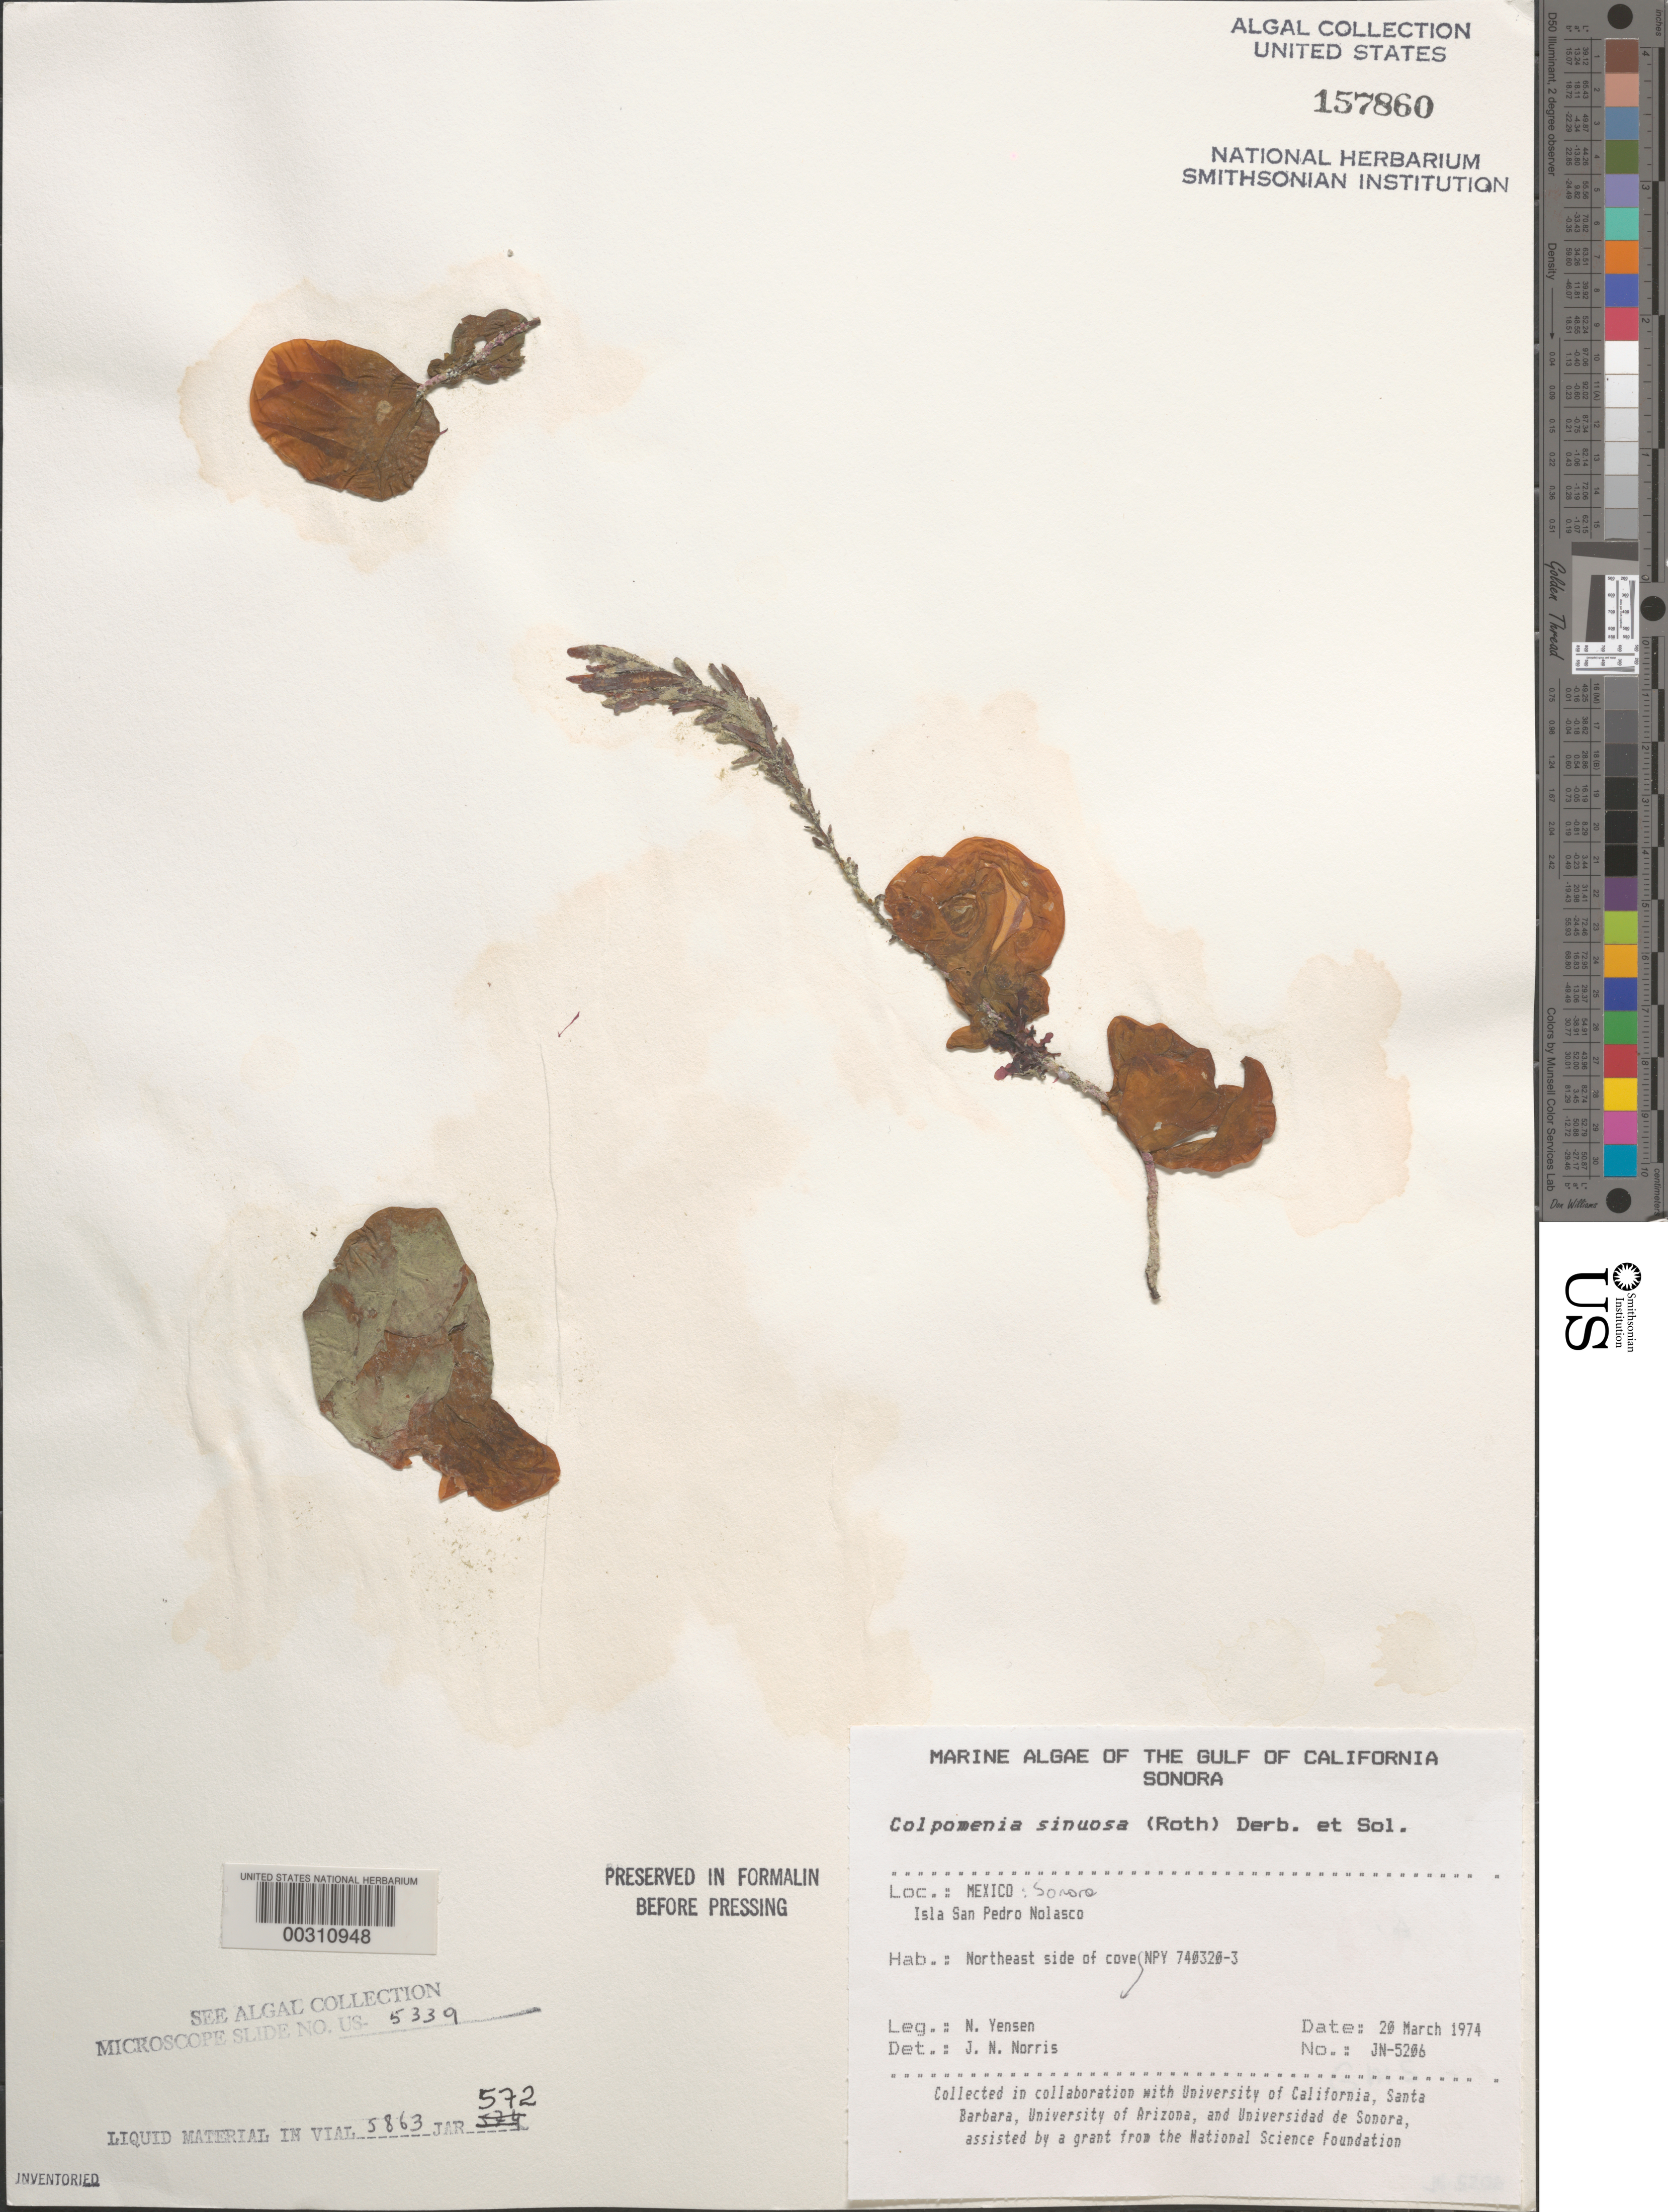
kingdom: Chromista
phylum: Ochrophyta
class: Phaeophyceae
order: Scytosiphonales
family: Scytosiphonaceae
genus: Colpomenia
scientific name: Colpomenia sinuosa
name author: (K. Mert. ex Roth) Derbes & Solier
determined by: Norris, James N.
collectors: N. Yensen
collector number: Jn-5206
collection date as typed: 20 Mar 1974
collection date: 1974-03-20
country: Mexico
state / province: Sonora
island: Isla San Pedro Nolasco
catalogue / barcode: US 157860